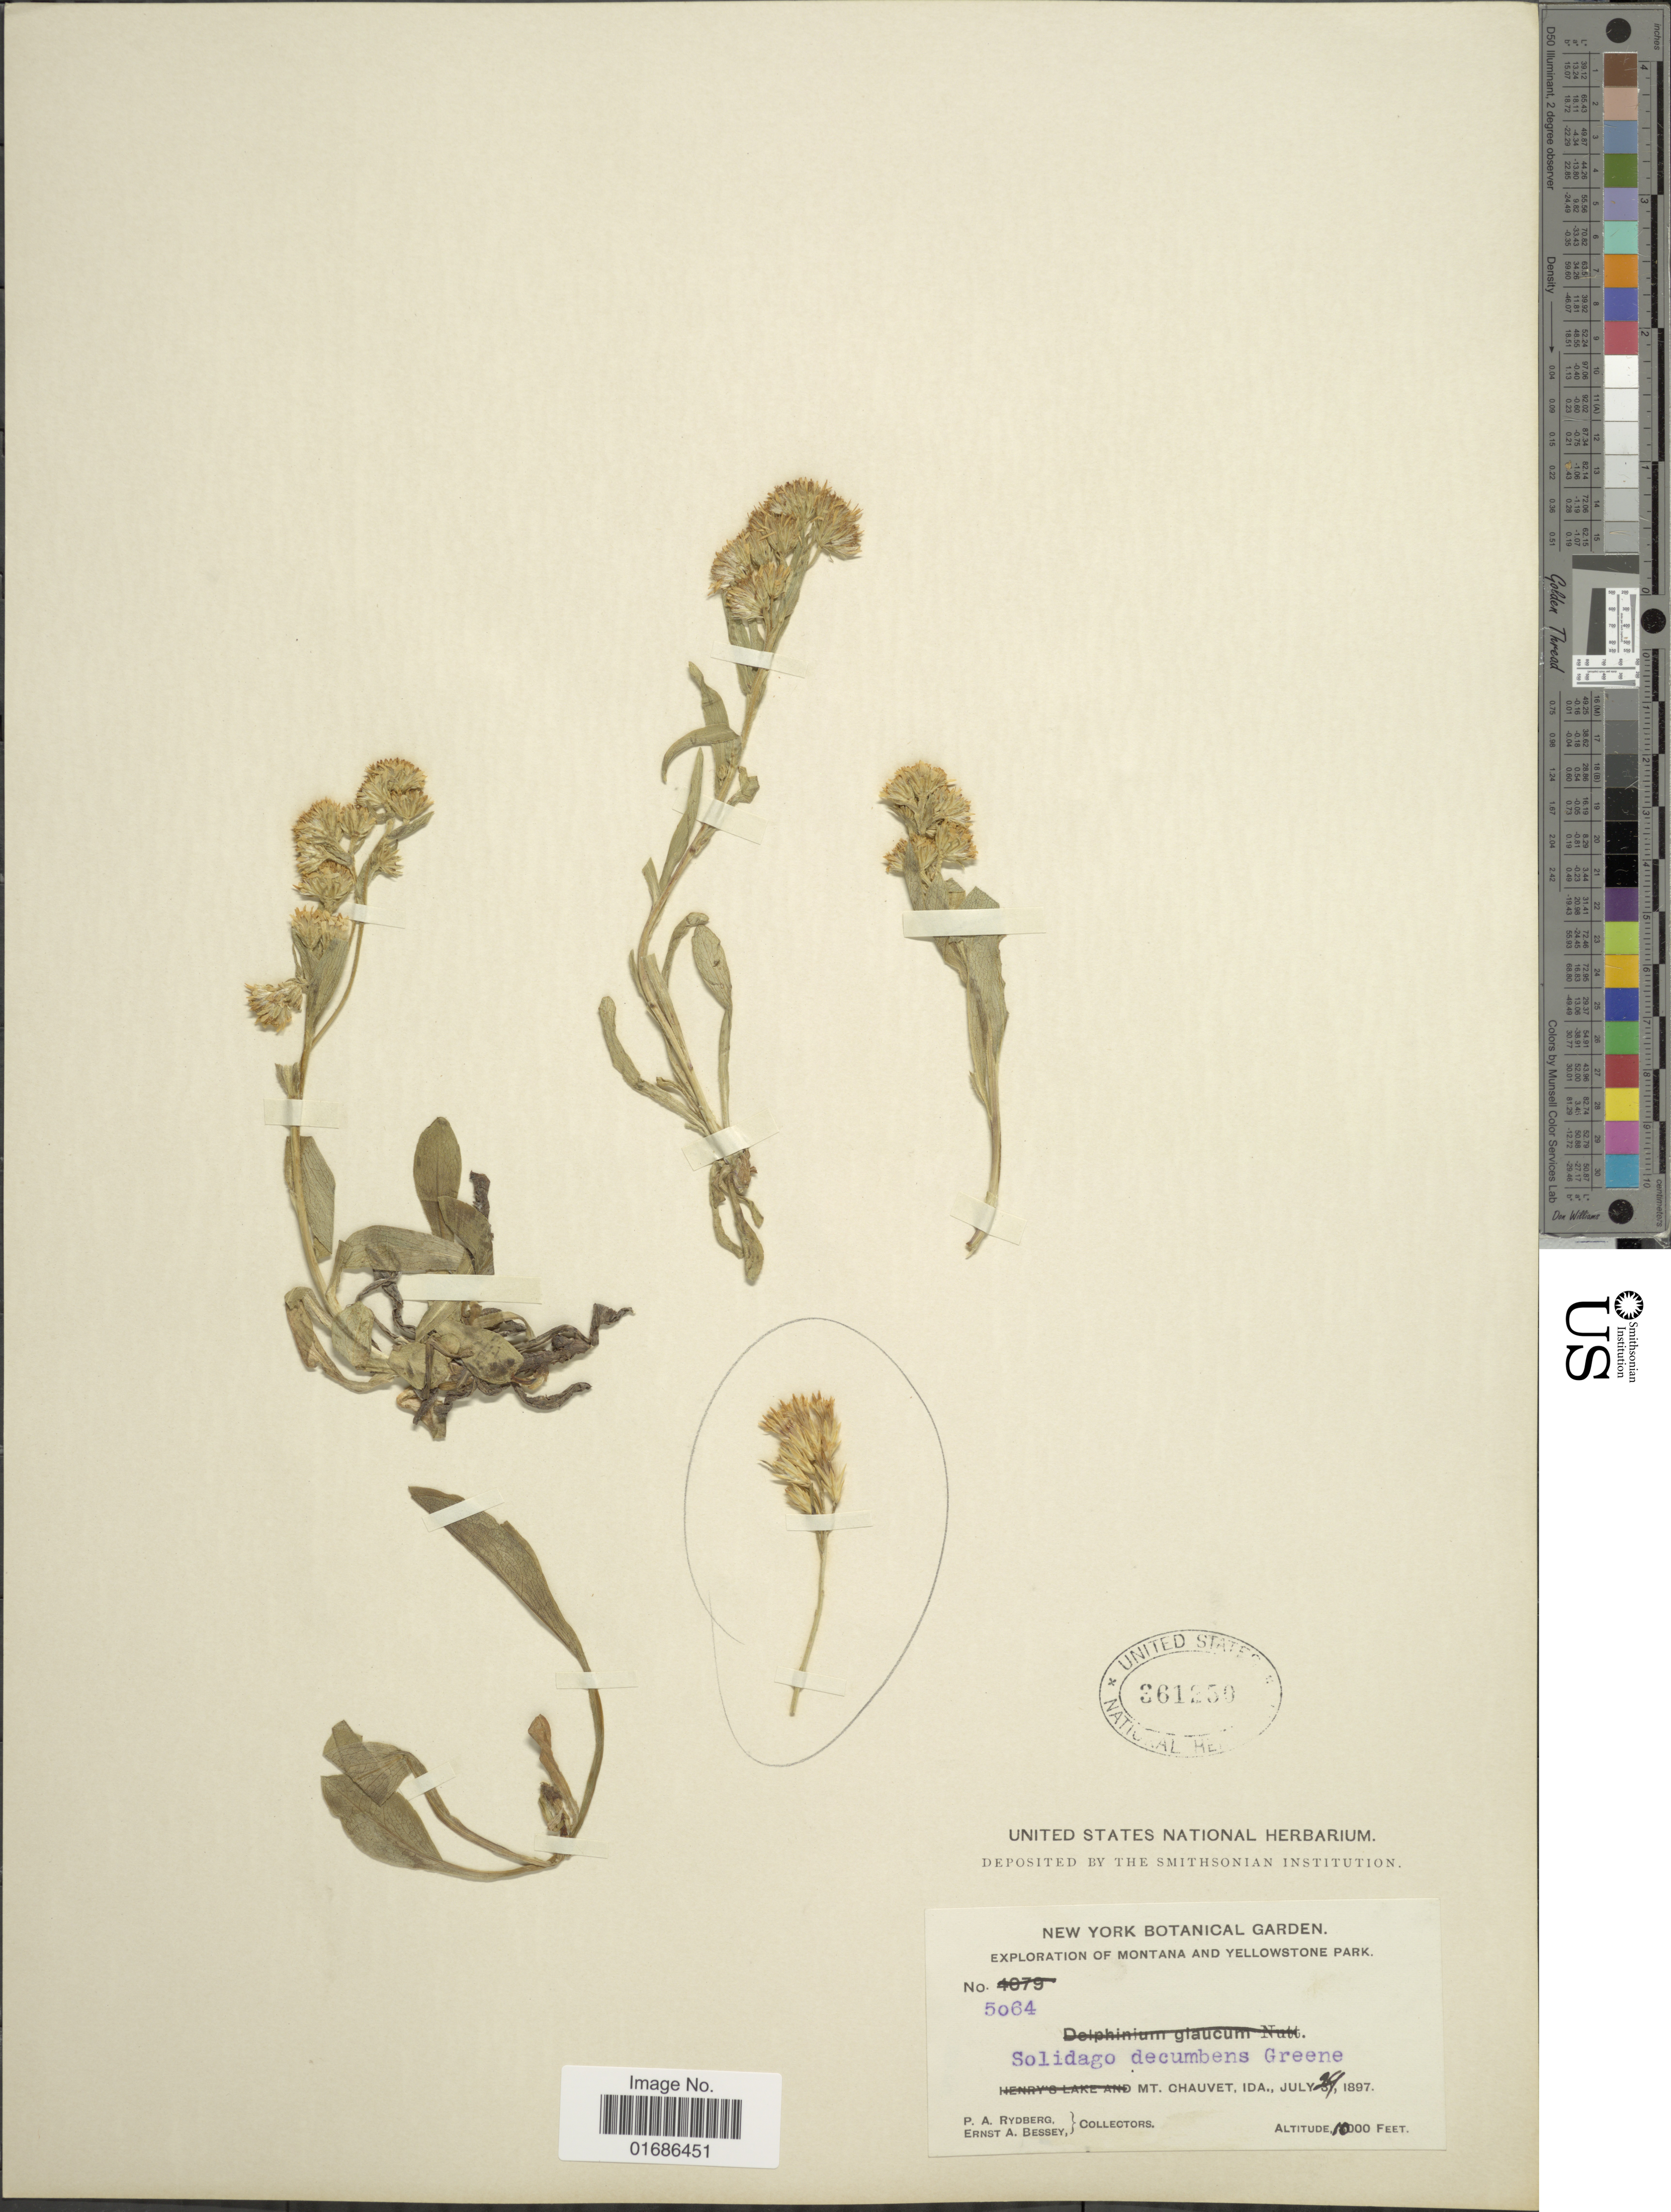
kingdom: Plantae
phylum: Tracheophyta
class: Magnoliopsida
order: Asterales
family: Asteraceae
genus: Solidago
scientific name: Solidago decumbens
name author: Greene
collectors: P. A. Rydberg & E. A. Bessey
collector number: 5064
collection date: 1897-07-29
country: United States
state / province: Idaho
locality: Montana and Yellowstone Park, Mt. Chauvet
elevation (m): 3048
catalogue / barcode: US 361250